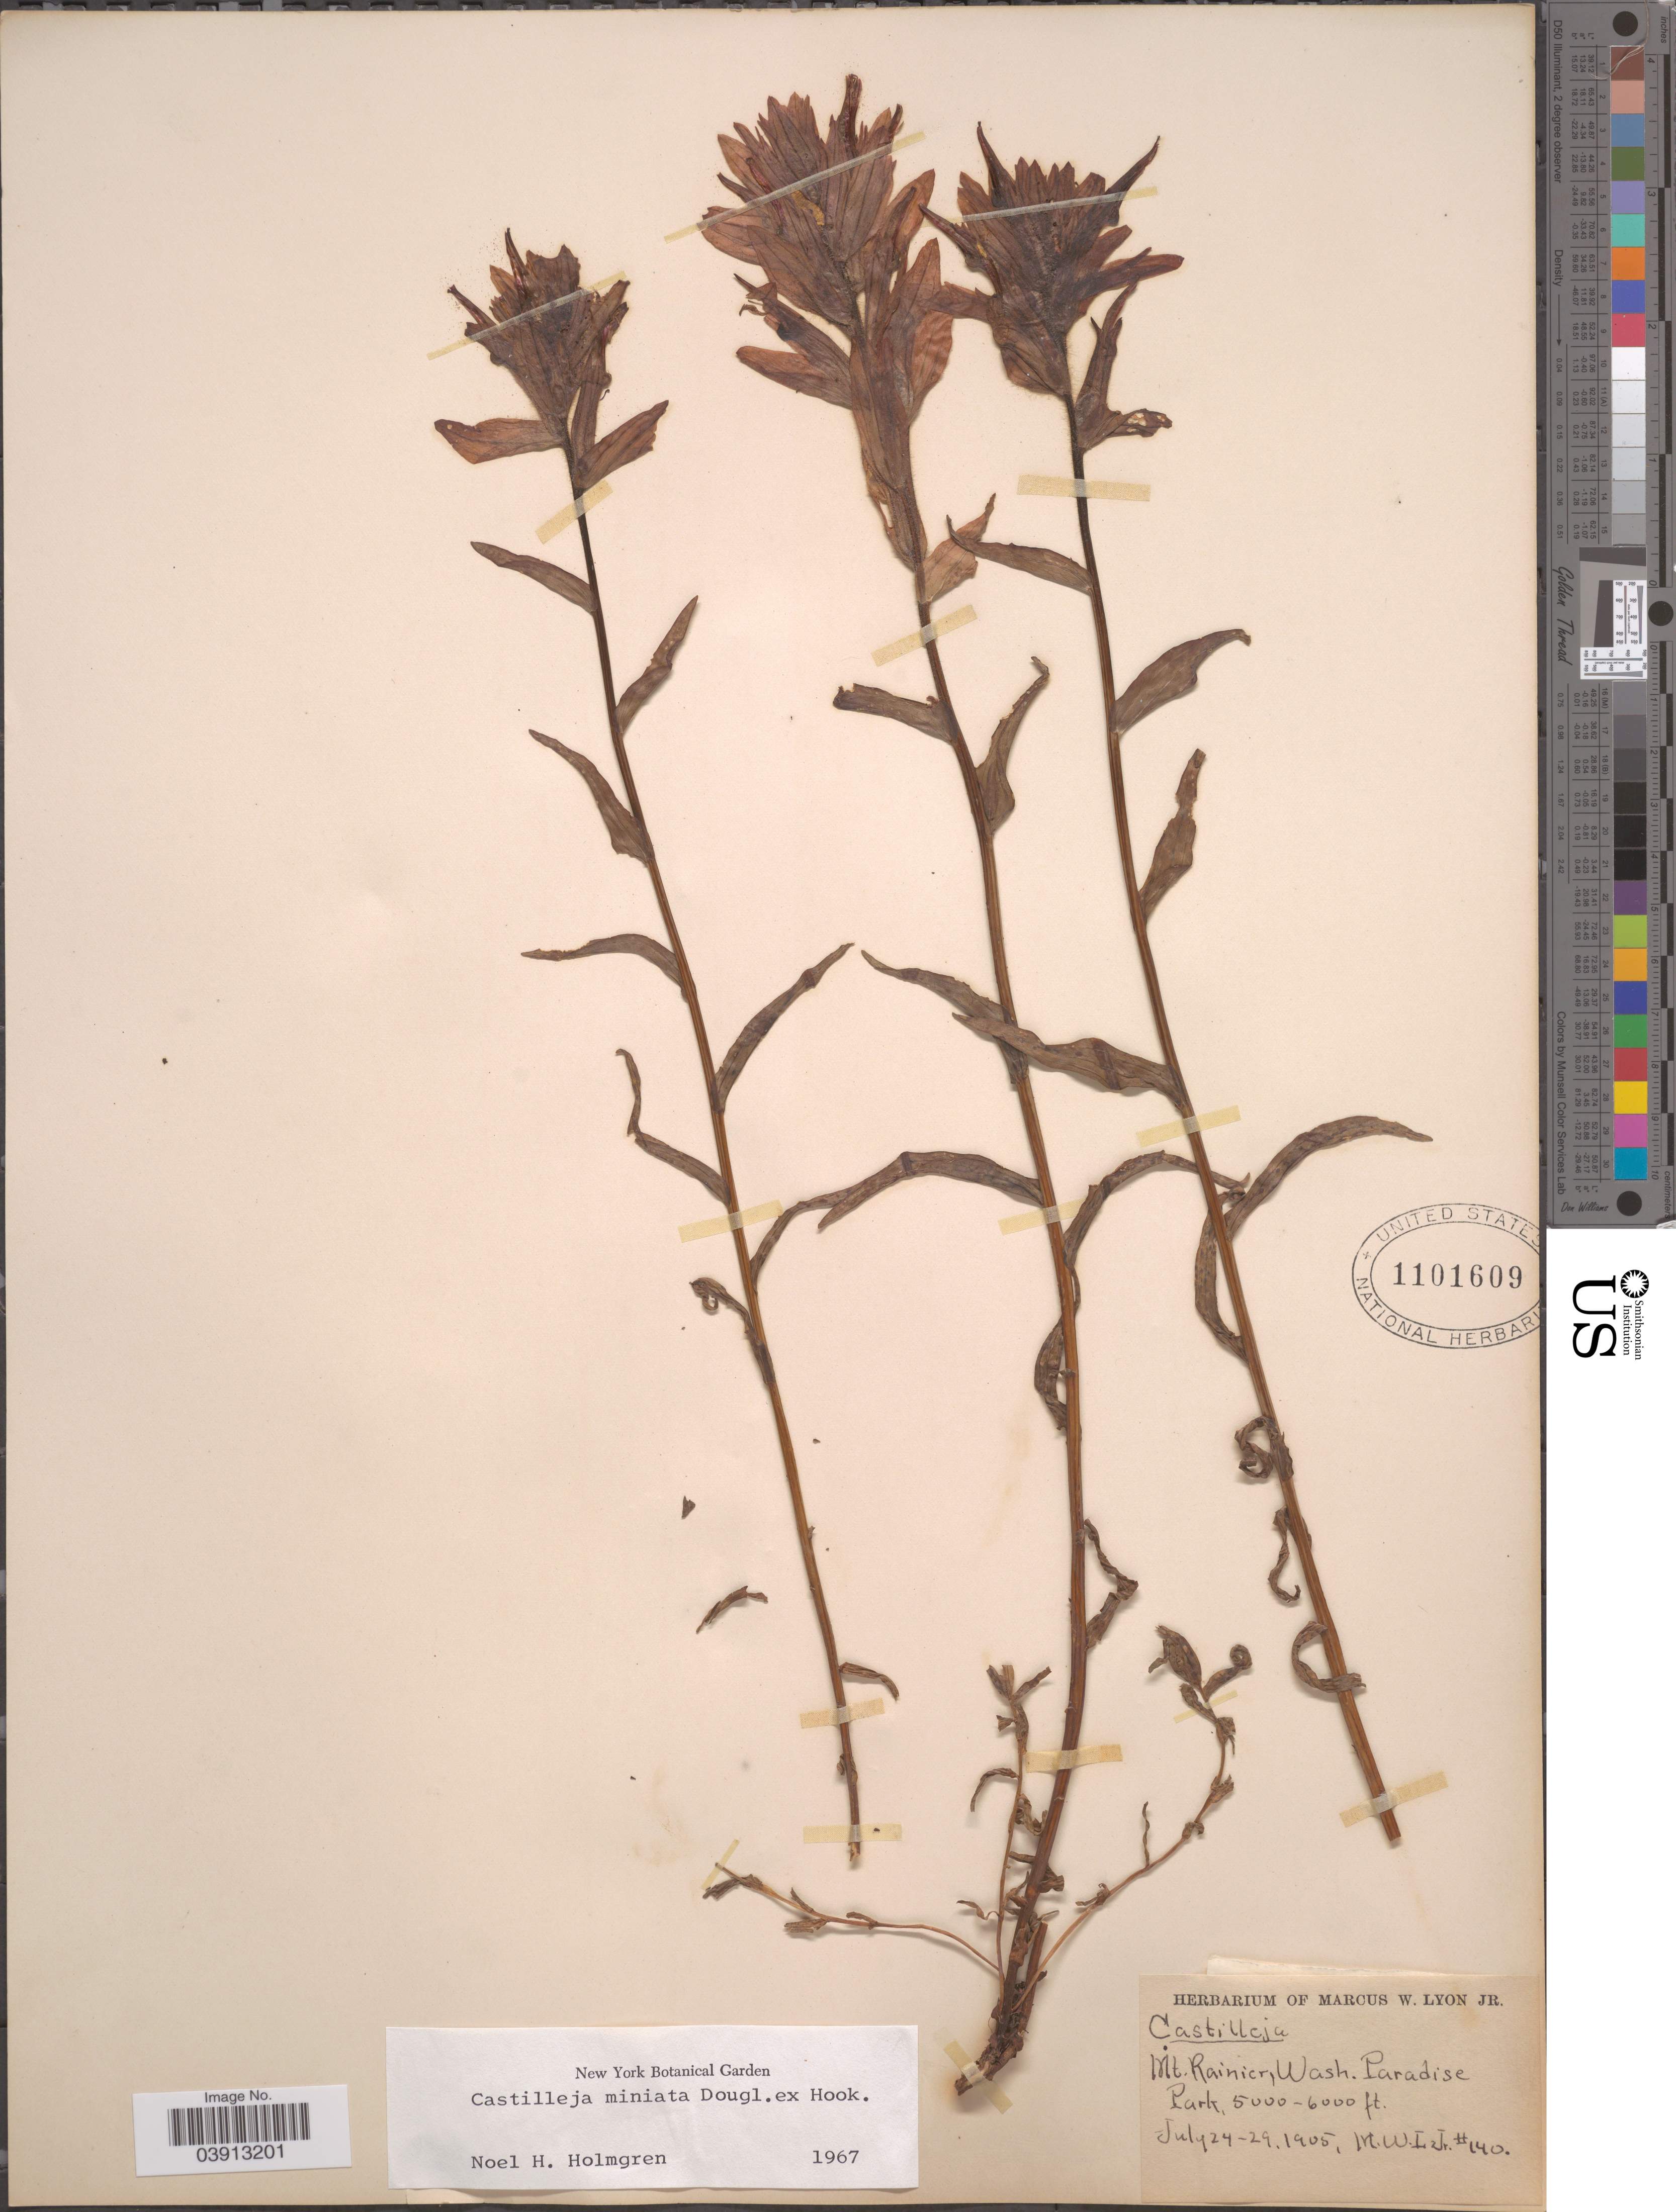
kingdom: Plantae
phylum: Tracheophyta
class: Magnoliopsida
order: Lamiales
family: Orobanchaceae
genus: Castilleja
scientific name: Castilleja miniata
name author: Douglas ex Hook.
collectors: M. W. Lyon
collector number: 140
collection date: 1905-07-24/1905-07-29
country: United States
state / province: Washington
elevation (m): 1524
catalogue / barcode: US 1101609